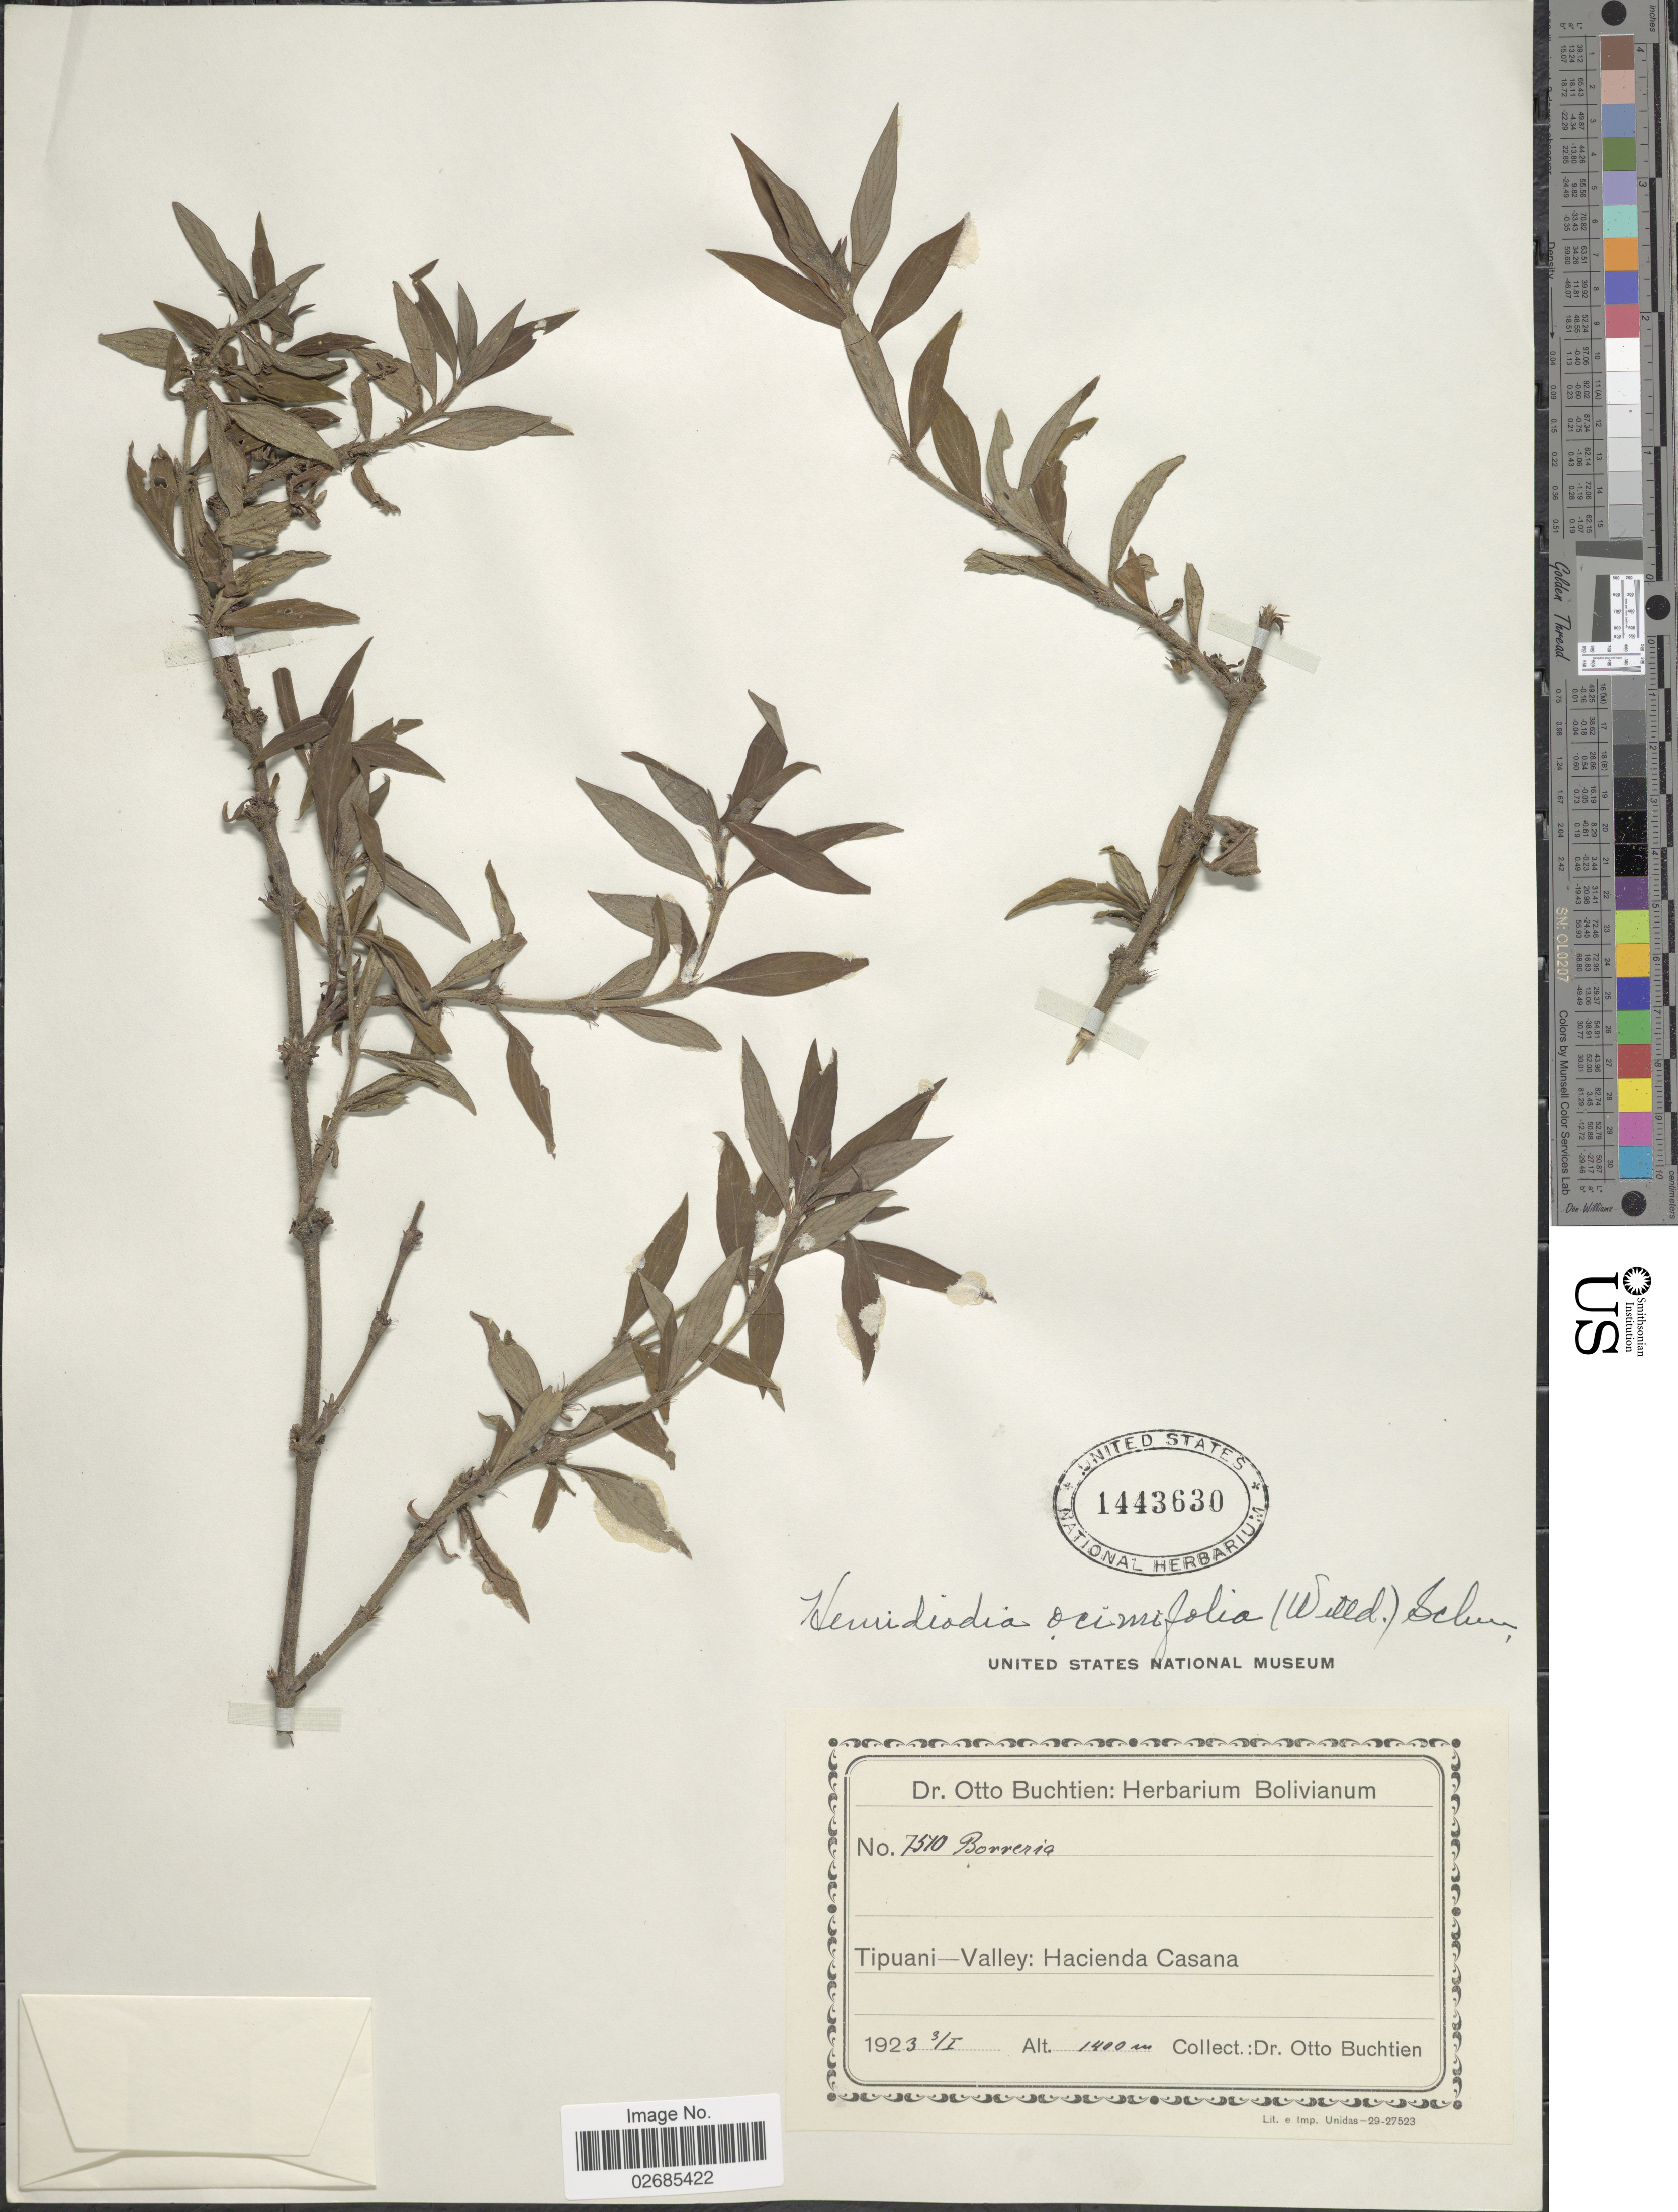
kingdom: Plantae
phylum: Tracheophyta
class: Magnoliopsida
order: Gentianales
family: Rubiaceae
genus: Hemidiodia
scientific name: Hemidiodia ocimifolia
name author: (Willd.) K. Schum.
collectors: O. Buchtien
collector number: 7510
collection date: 1923-01-03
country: Bolivia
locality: Tipuani- Valley: Hacienda Casana.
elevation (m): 1400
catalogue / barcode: US 1443630